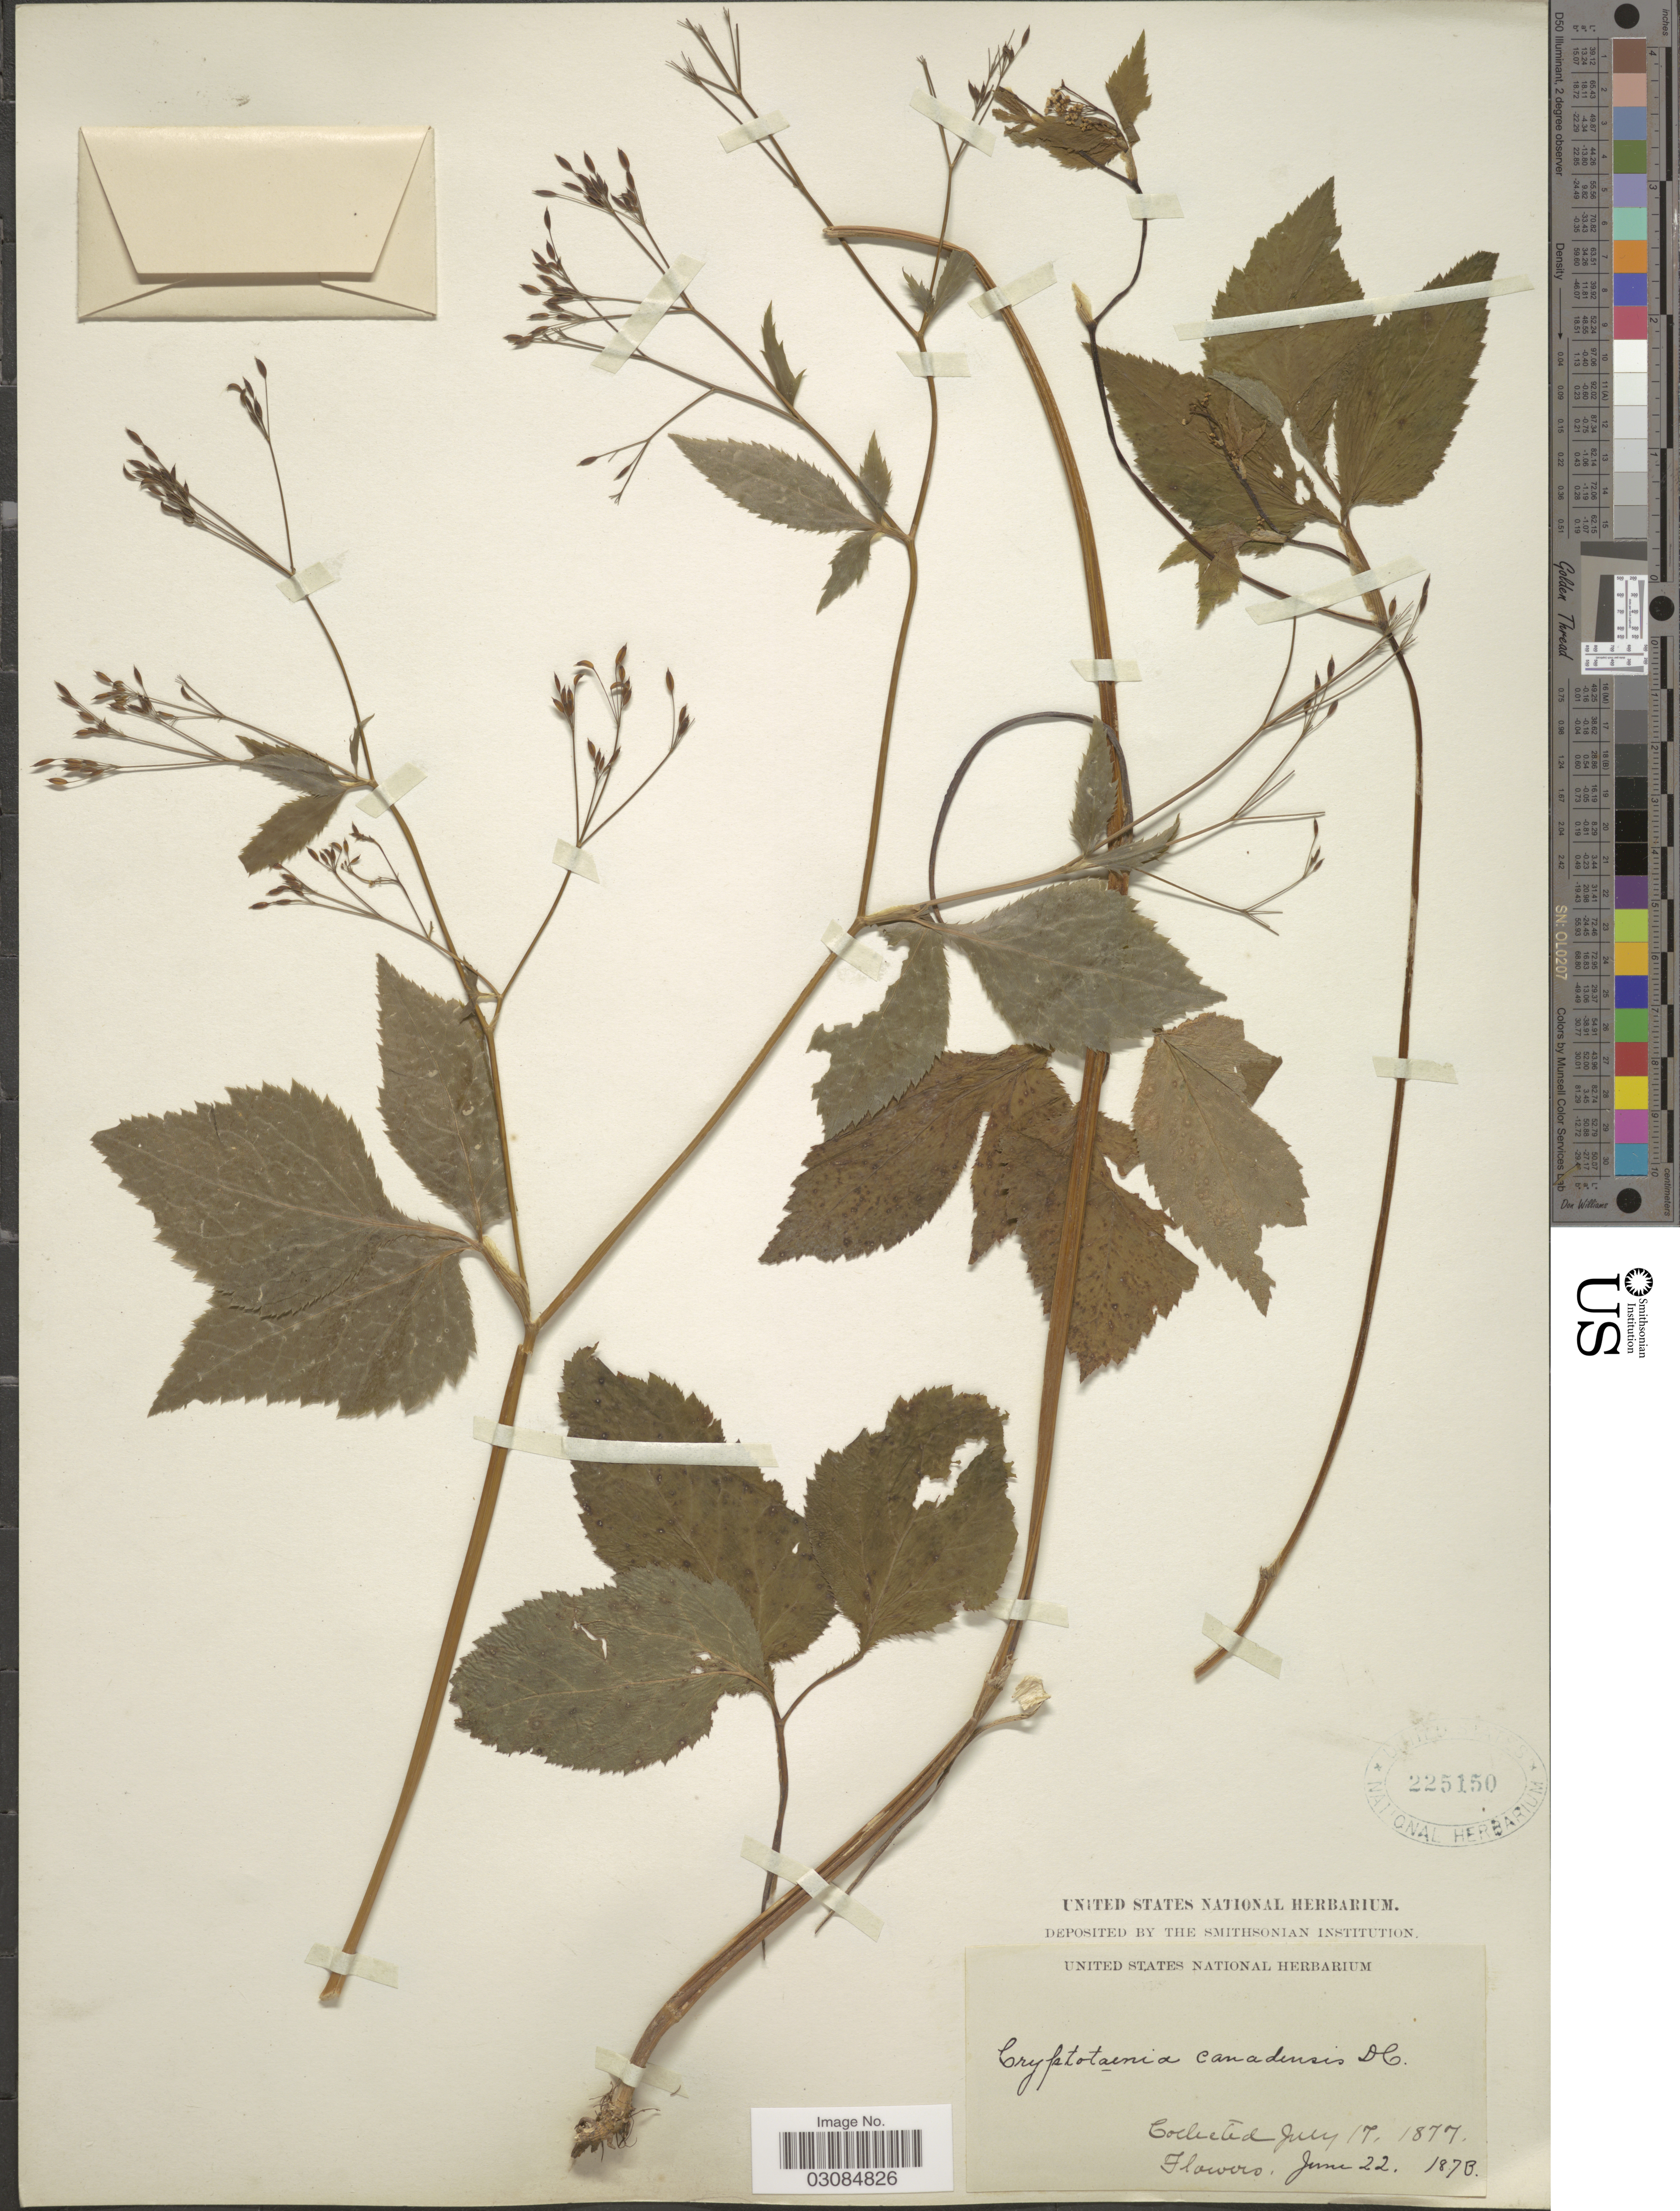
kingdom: Plantae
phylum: Tracheophyta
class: Magnoliopsida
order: Apiales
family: Apiaceae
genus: Cryptotaenia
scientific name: Cryptotaenia canadensis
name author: (L.) DC.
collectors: ex herb. United States National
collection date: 1877-07-17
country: United States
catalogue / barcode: US 225150